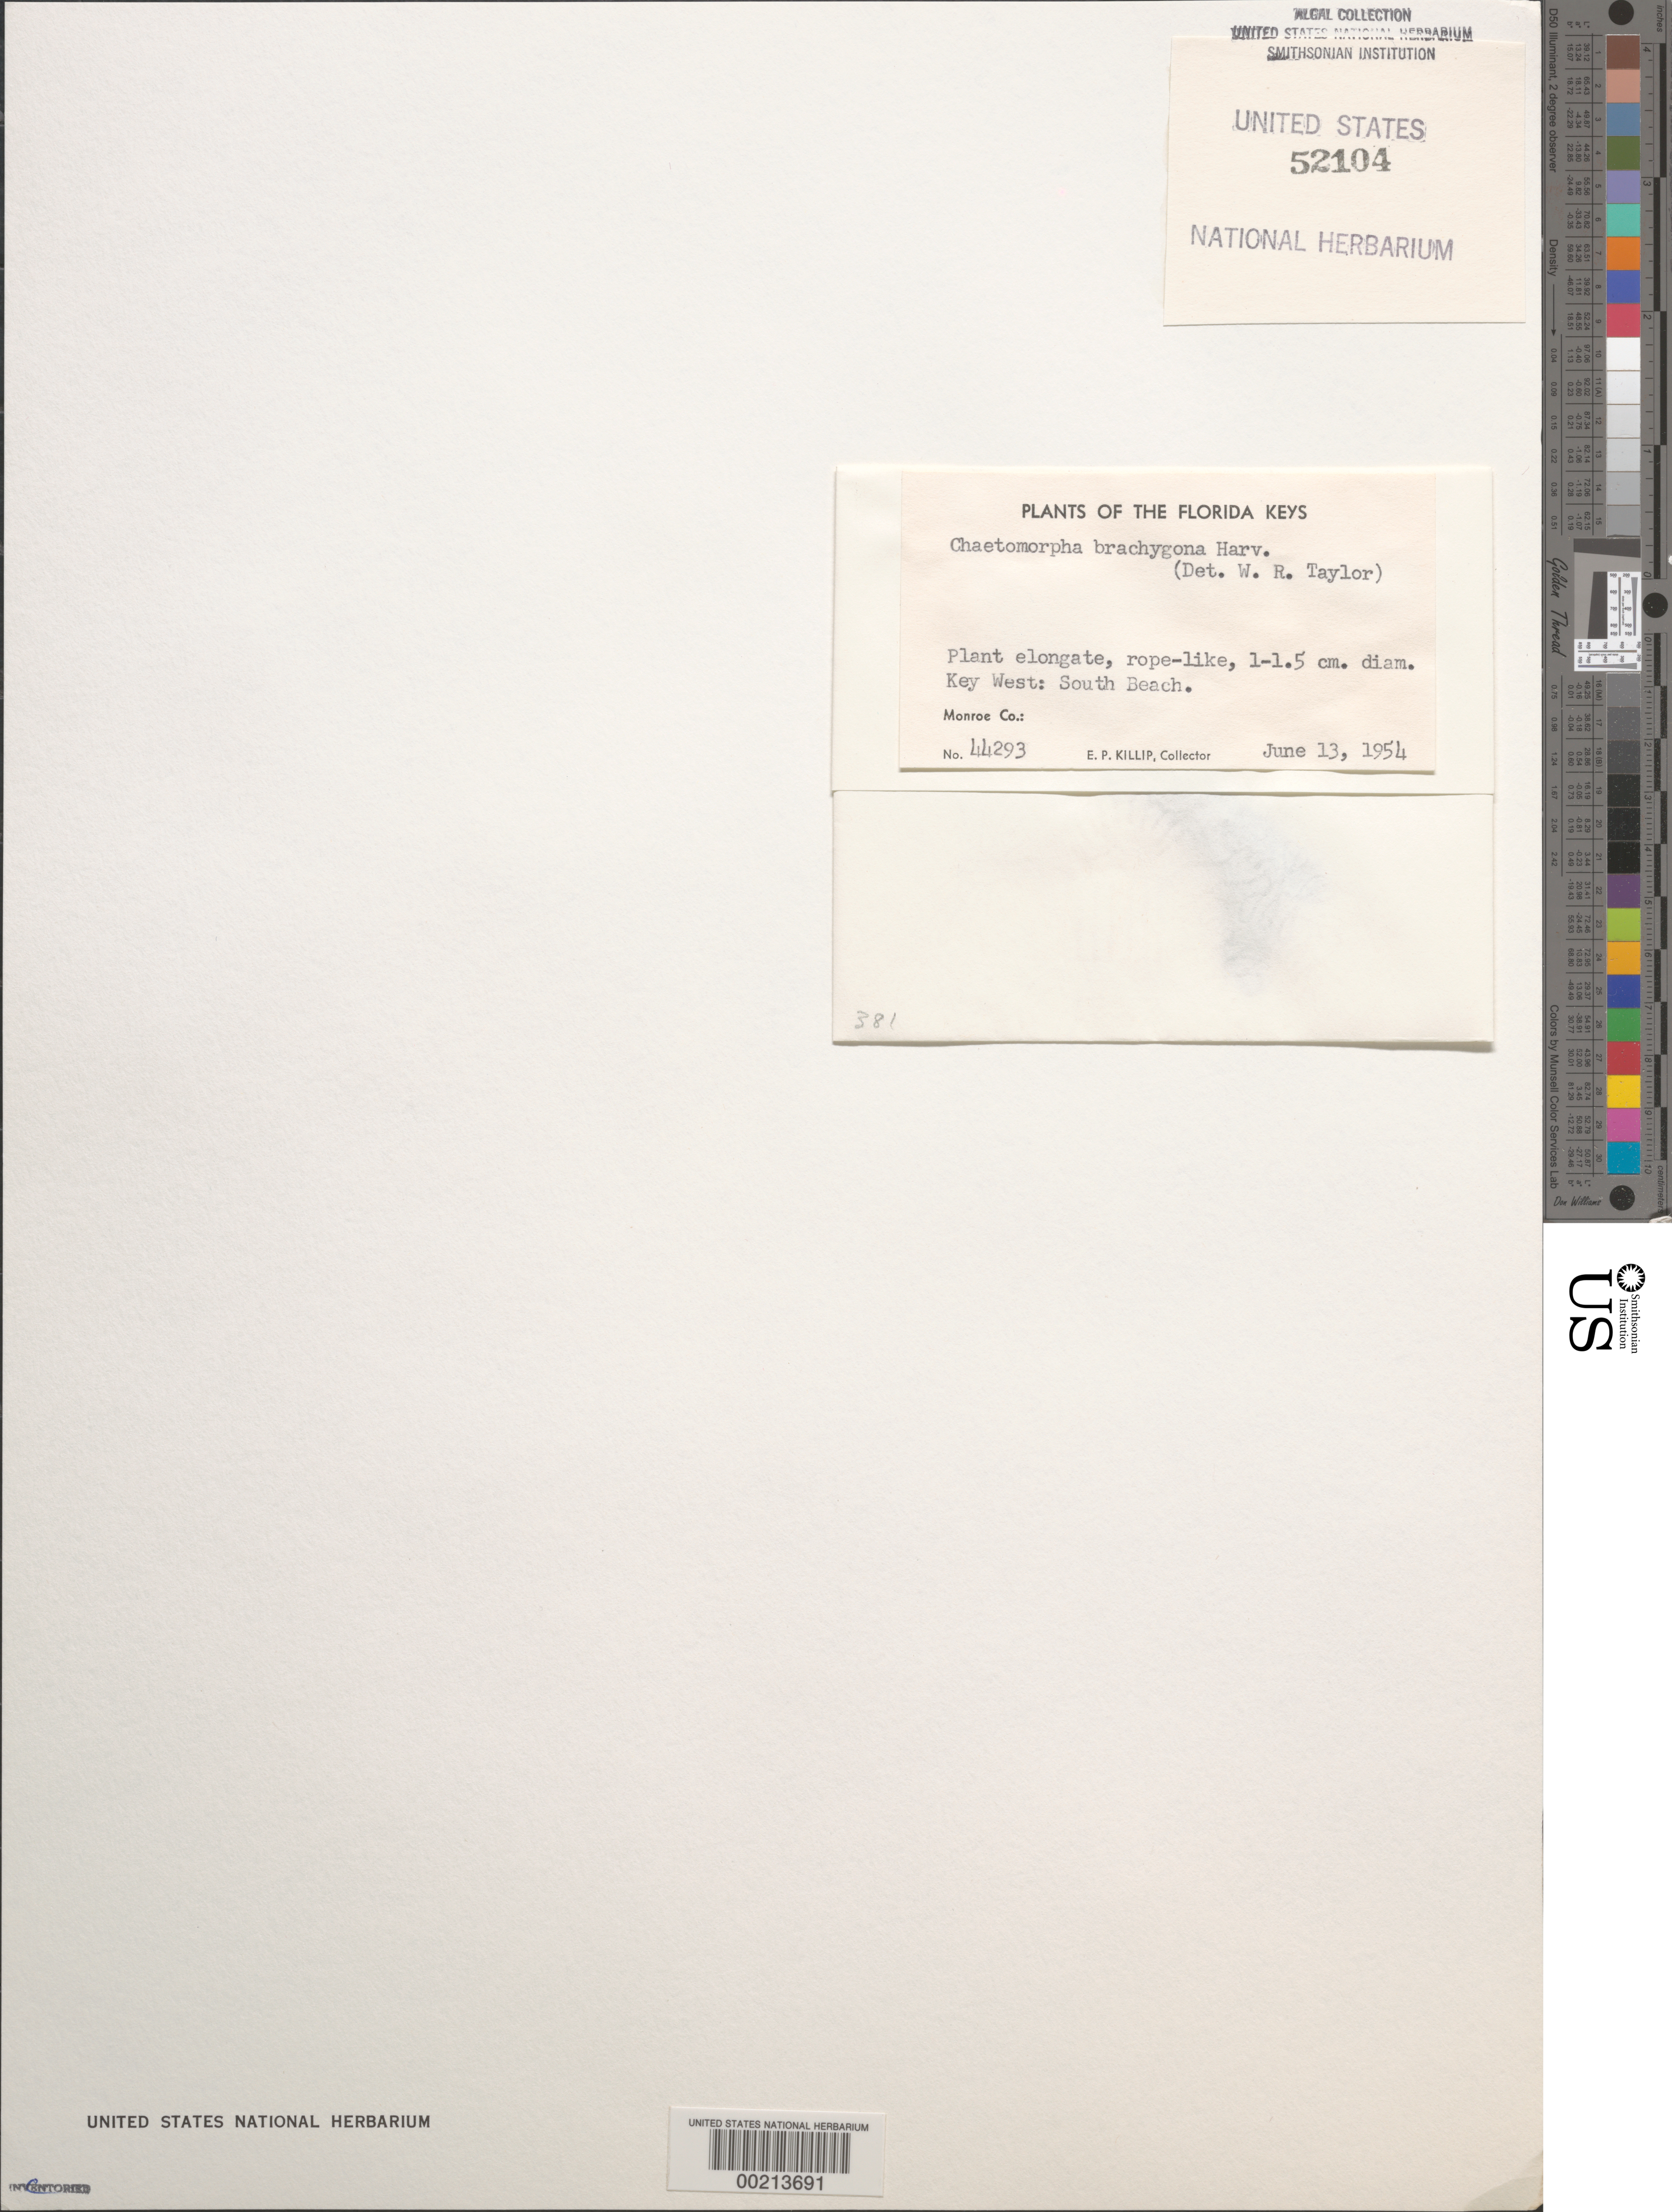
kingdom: Plantae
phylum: Chlorophyta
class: Ulvophyceae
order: Cladophorales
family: Cladophoraceae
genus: Chaetomorpha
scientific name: Chaetomorpha brachygona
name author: Harv.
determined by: Taylor, William R.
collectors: E. P. Killip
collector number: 44293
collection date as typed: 13 Jun 1954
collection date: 1954-06-13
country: United States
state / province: Florida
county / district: Monroe County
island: Key West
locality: South Beach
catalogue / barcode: US 52104